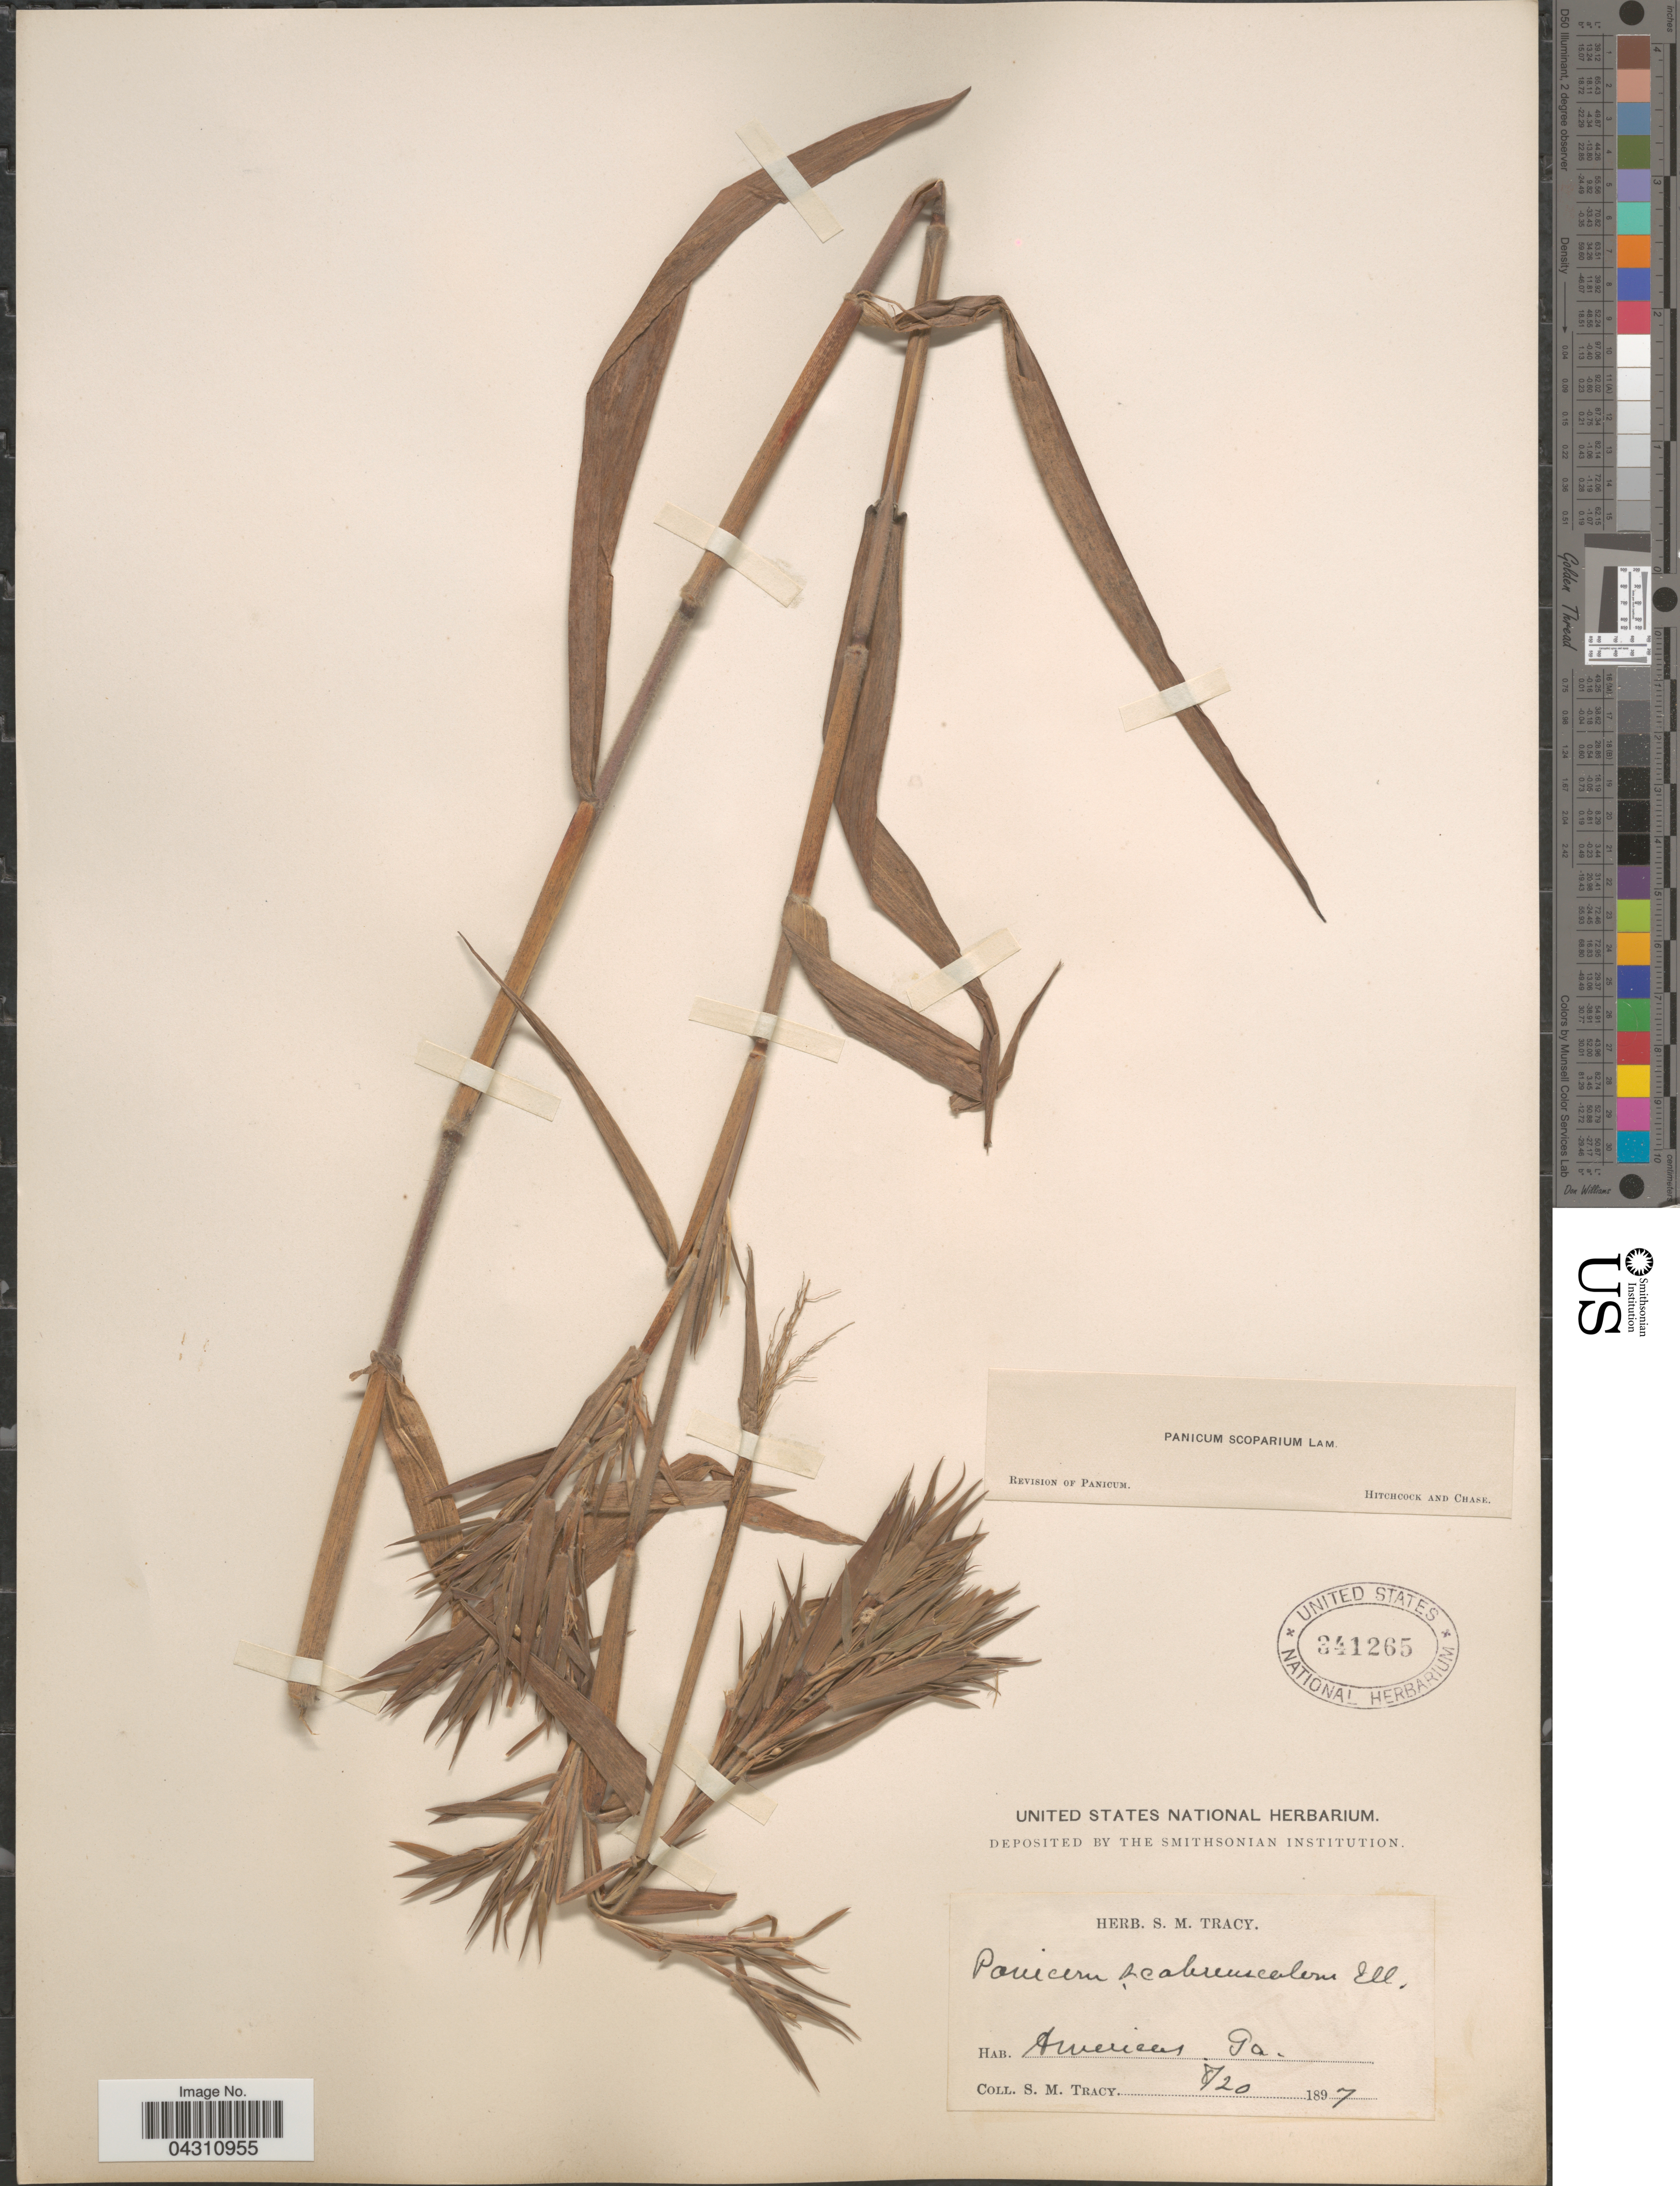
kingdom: Plantae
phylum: Tracheophyta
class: Liliopsida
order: Poales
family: Poaceae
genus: Dichanthelium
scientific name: Dichanthelium scoparium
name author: (Lam.) Gould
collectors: S. M. Tracy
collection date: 1897-08-20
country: United States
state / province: Georgia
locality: Americas.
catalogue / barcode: US 341265